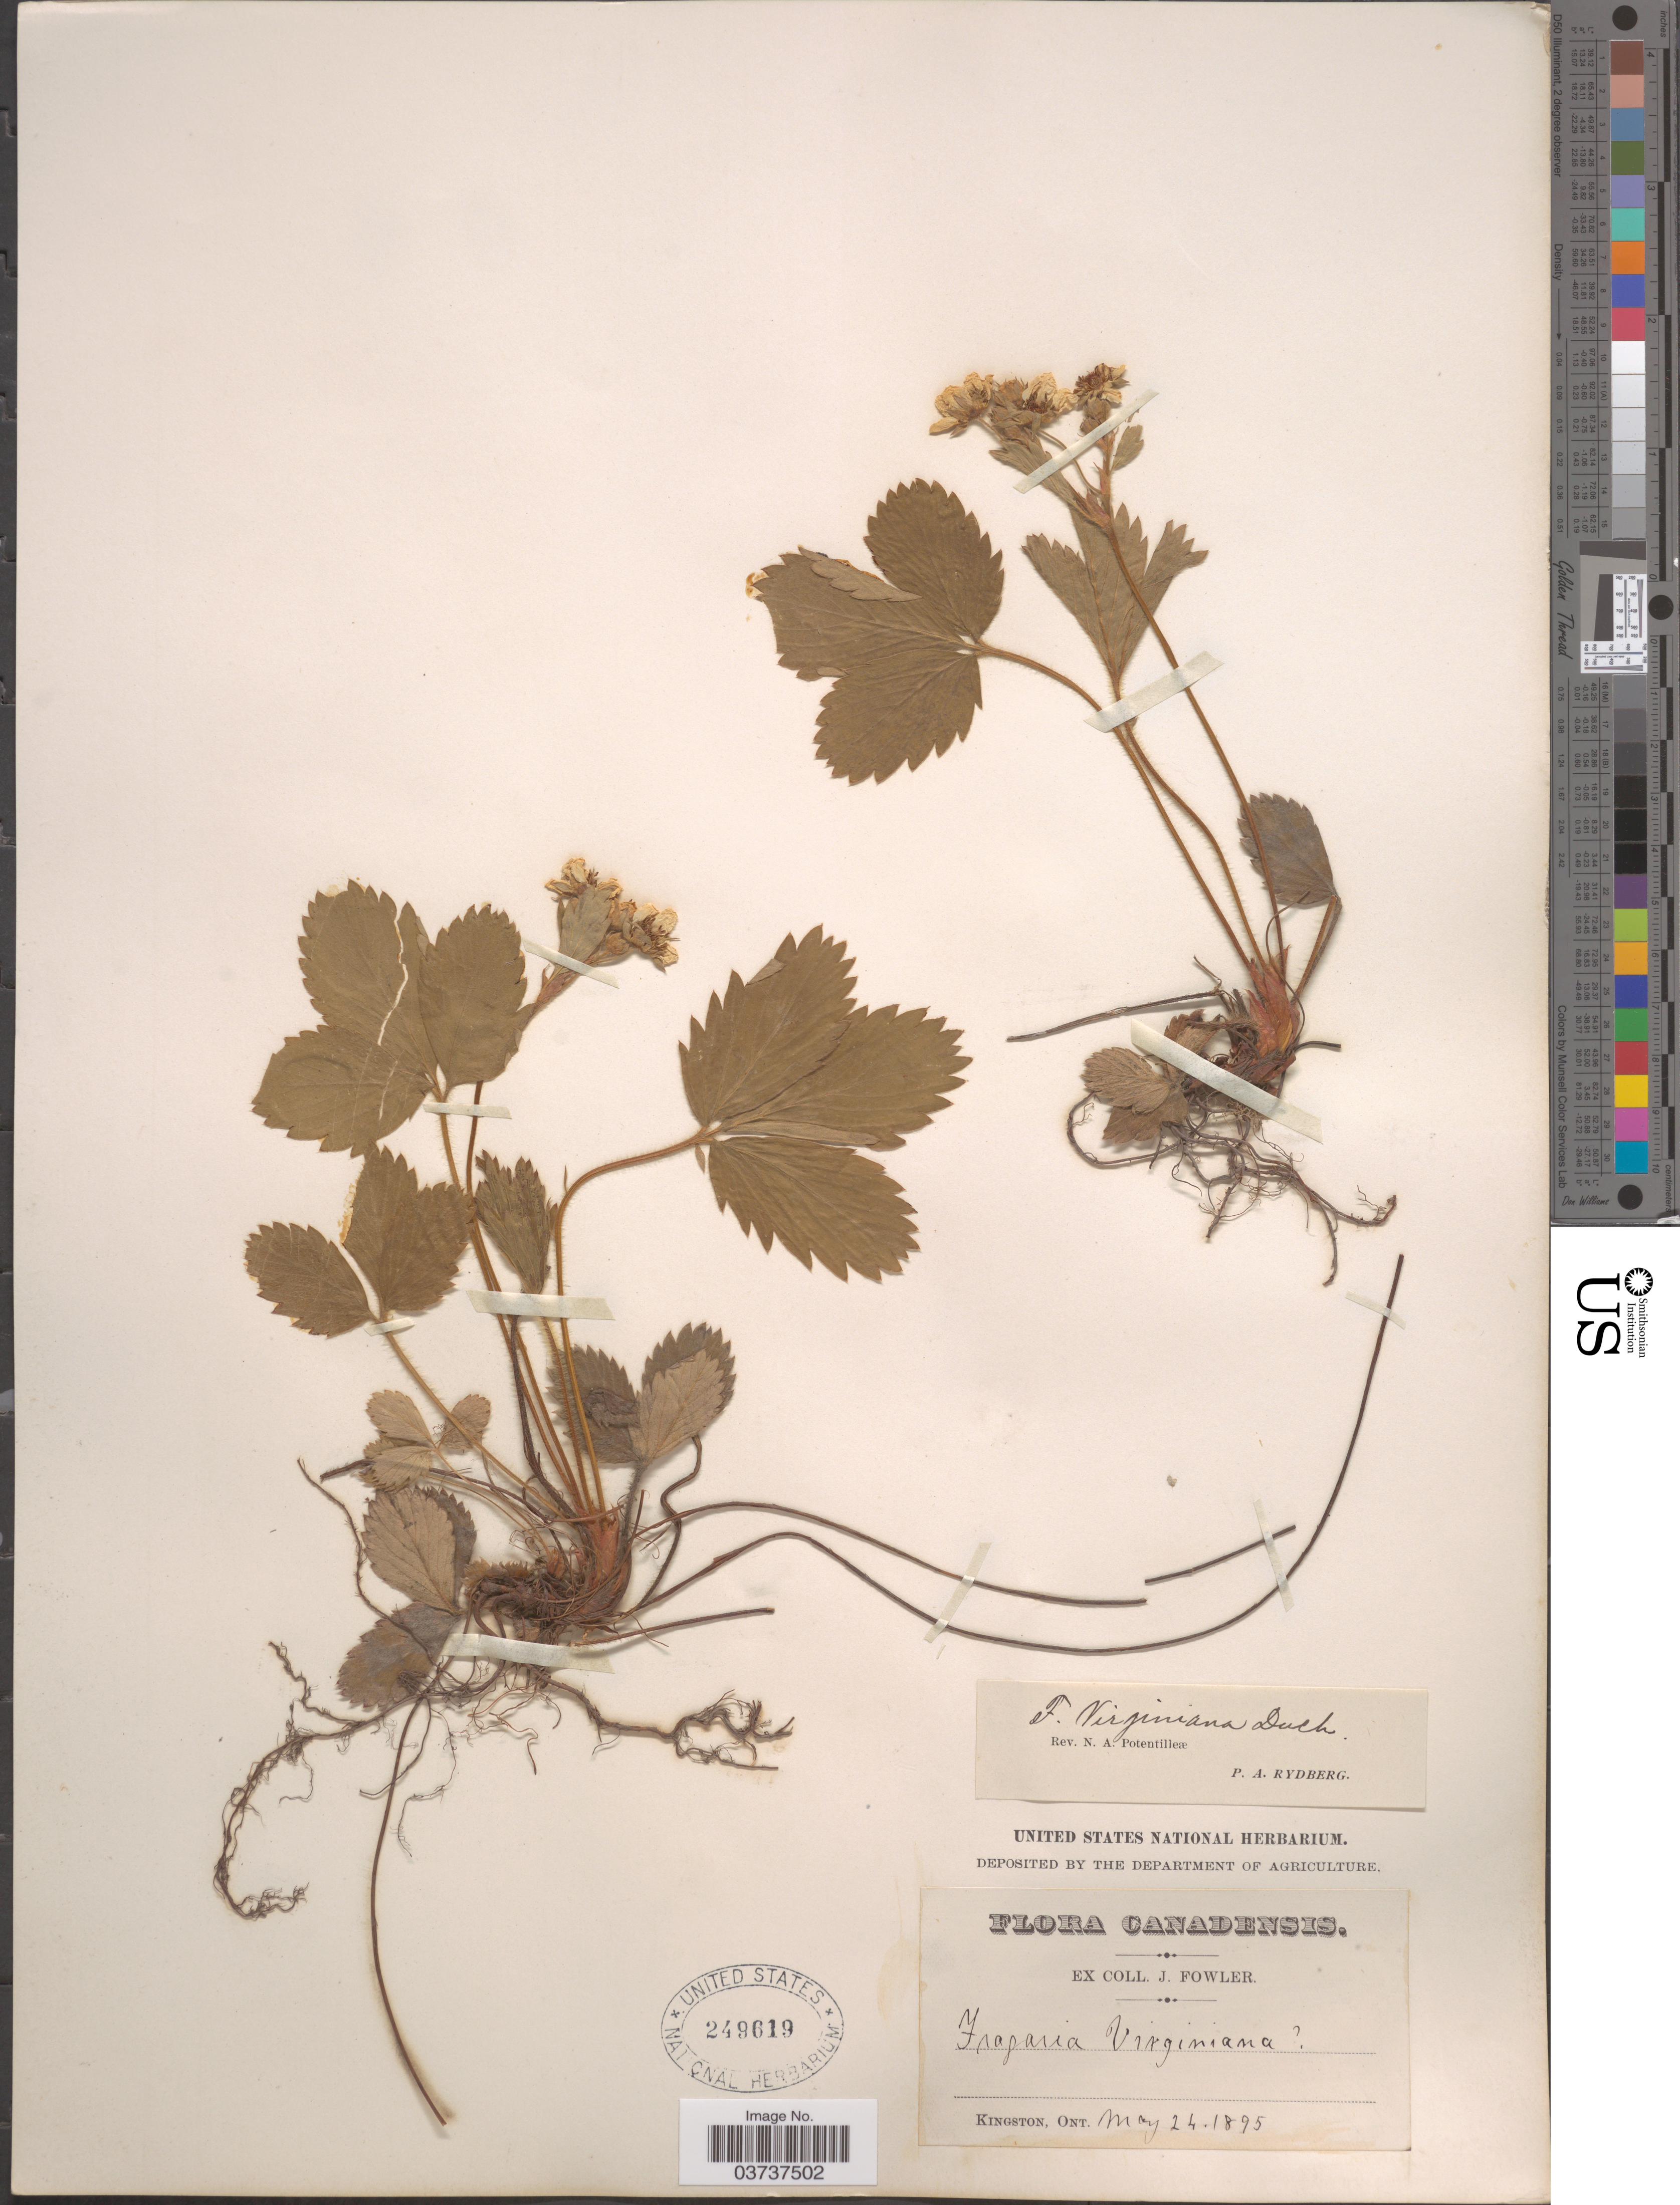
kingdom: Plantae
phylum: Tracheophyta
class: Magnoliopsida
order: Rosales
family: Rosaceae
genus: Fragaria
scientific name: Fragaria virginiana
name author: Mill.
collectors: J. Fowler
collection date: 1895-05-24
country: Canada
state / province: Ontario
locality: Kingston.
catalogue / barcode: US 249619